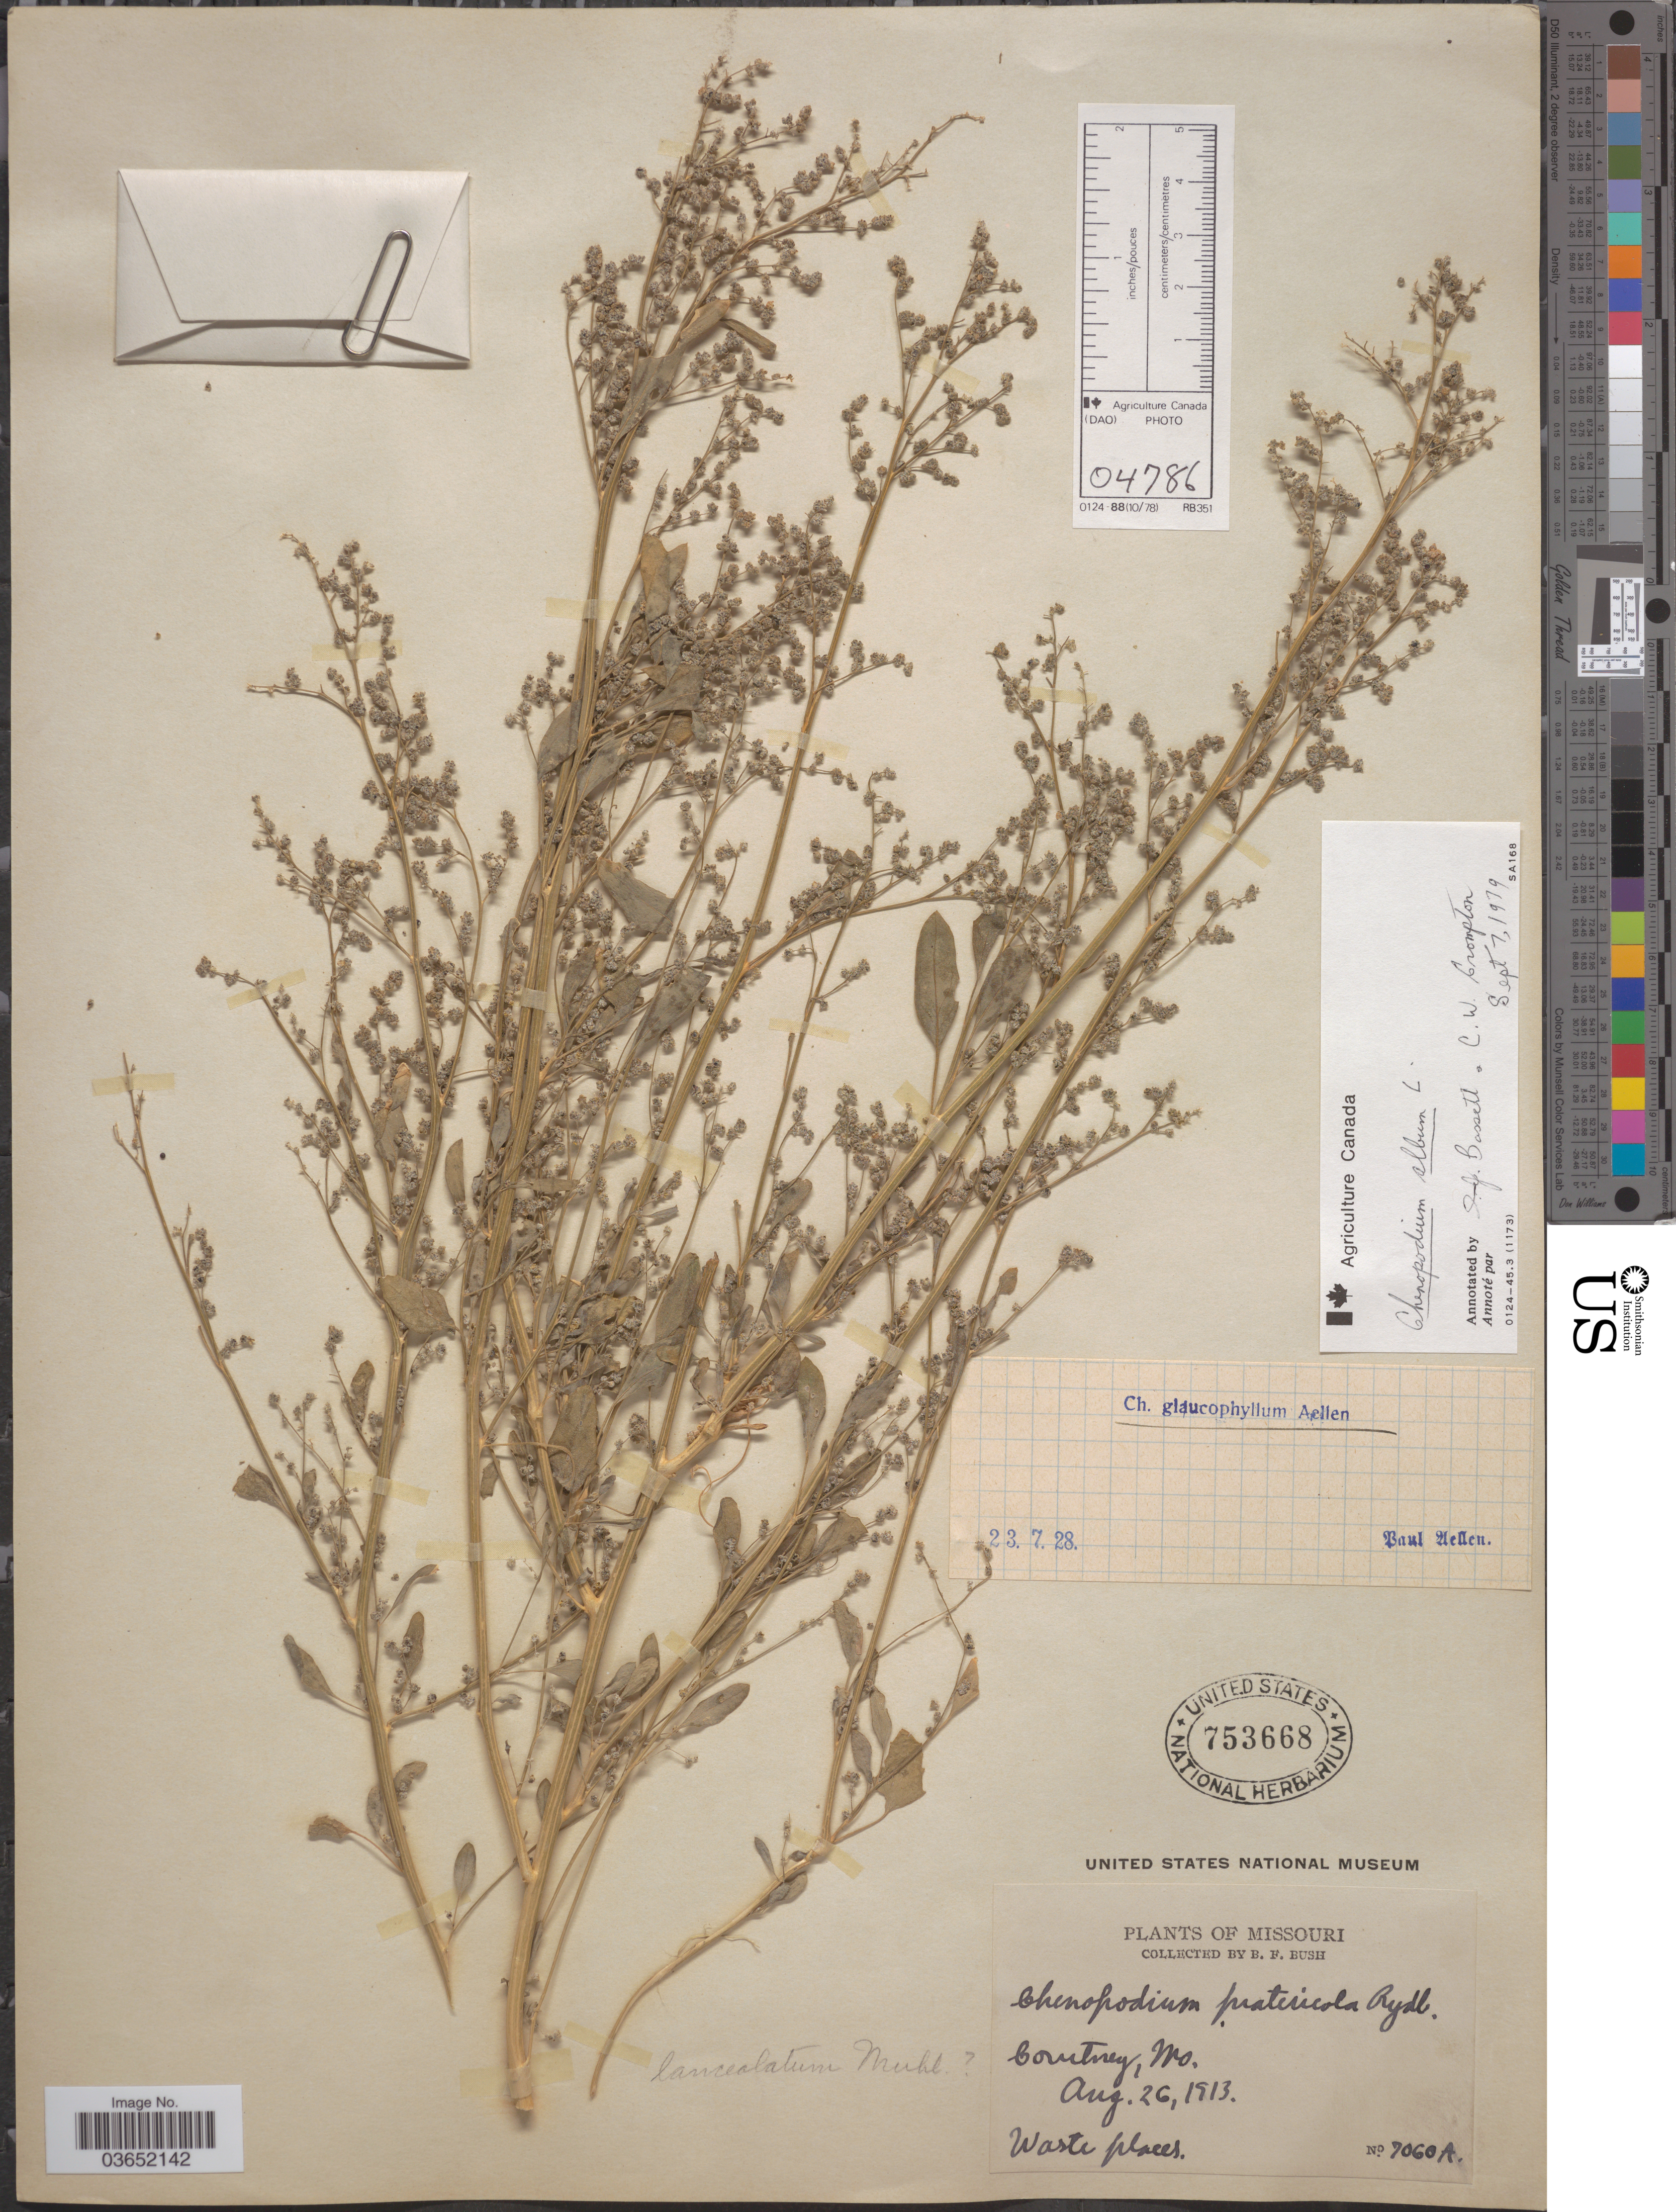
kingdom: Plantae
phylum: Tracheophyta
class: Magnoliopsida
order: Caryophyllales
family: Amaranthaceae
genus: Chenopodium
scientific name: Chenopodium album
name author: L.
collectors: B. F. Bush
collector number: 7060A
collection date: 1913-08-26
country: United States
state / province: Missouri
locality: Courtney.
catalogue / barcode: US 753668